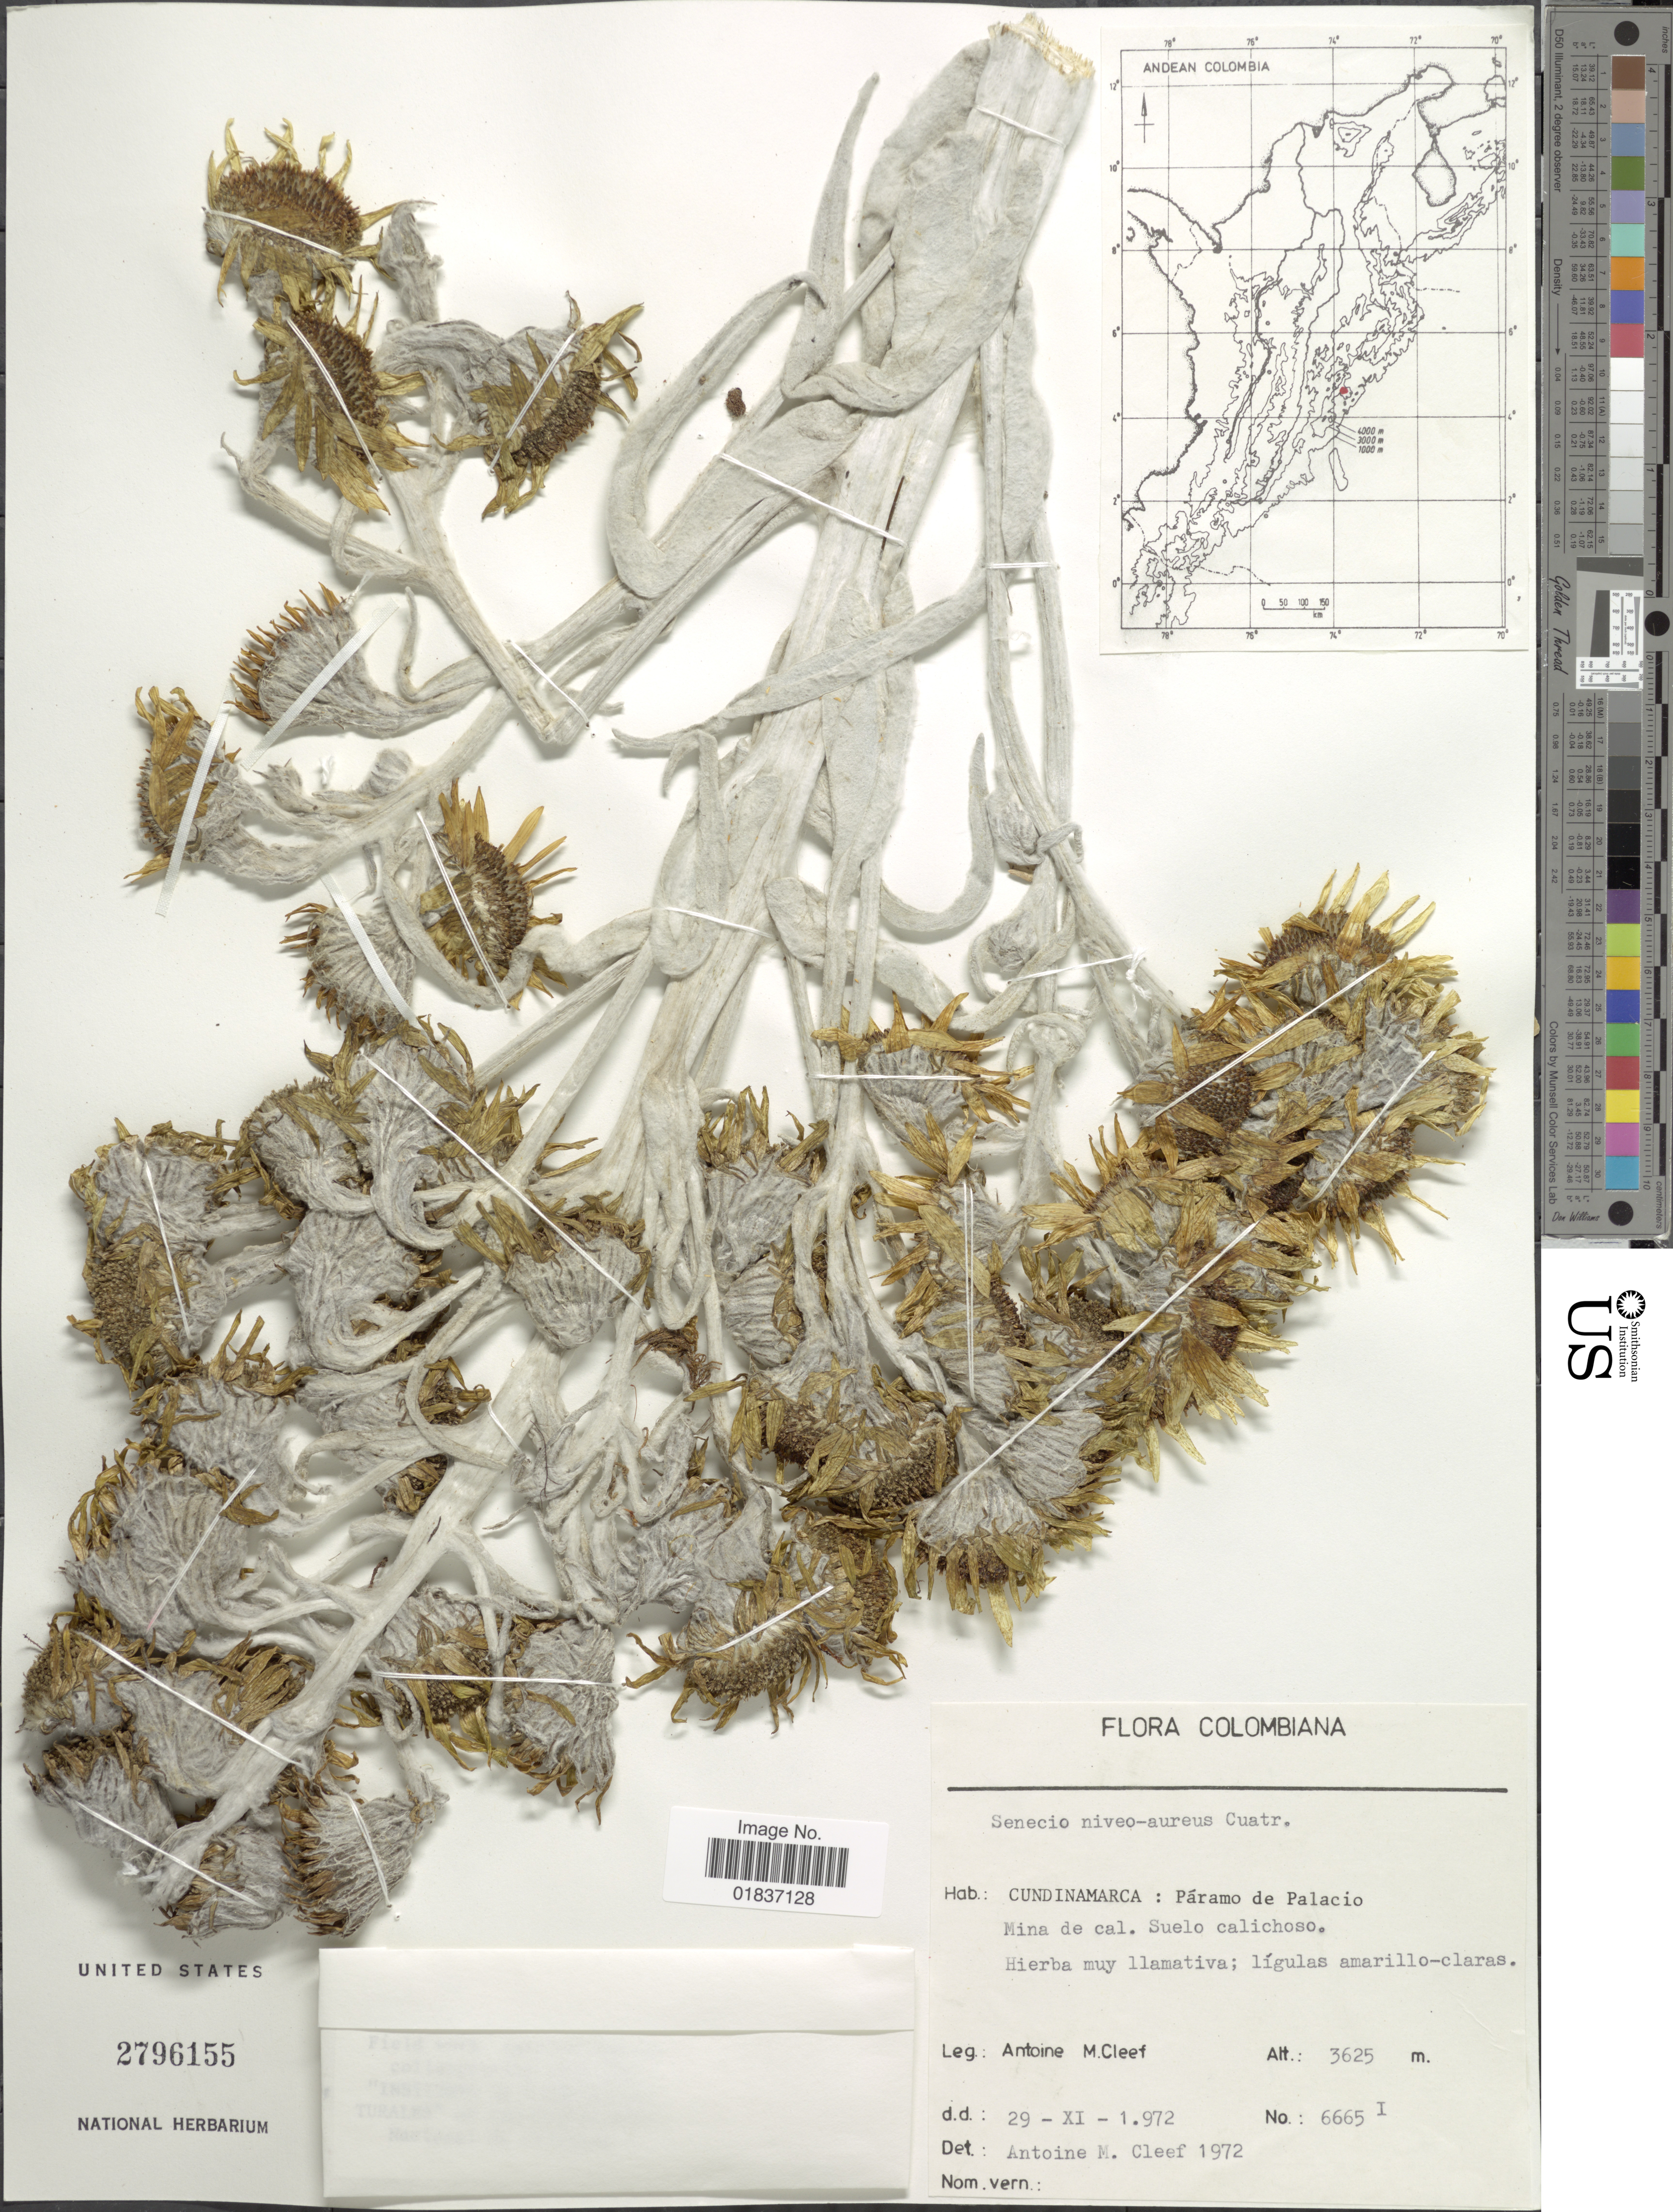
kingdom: Plantae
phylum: Tracheophyta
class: Magnoliopsida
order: Asterales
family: Asteraceae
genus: Senecio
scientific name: Senecio niveo-aureus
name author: Cuatrec.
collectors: A. M. Cleef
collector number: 6665I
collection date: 1972-11-29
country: Colombia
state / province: Cundinamarca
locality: Cotopaxi: Paramo de Palacio. Mina de cal. Suelo calichoso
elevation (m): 3625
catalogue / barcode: US 2796155